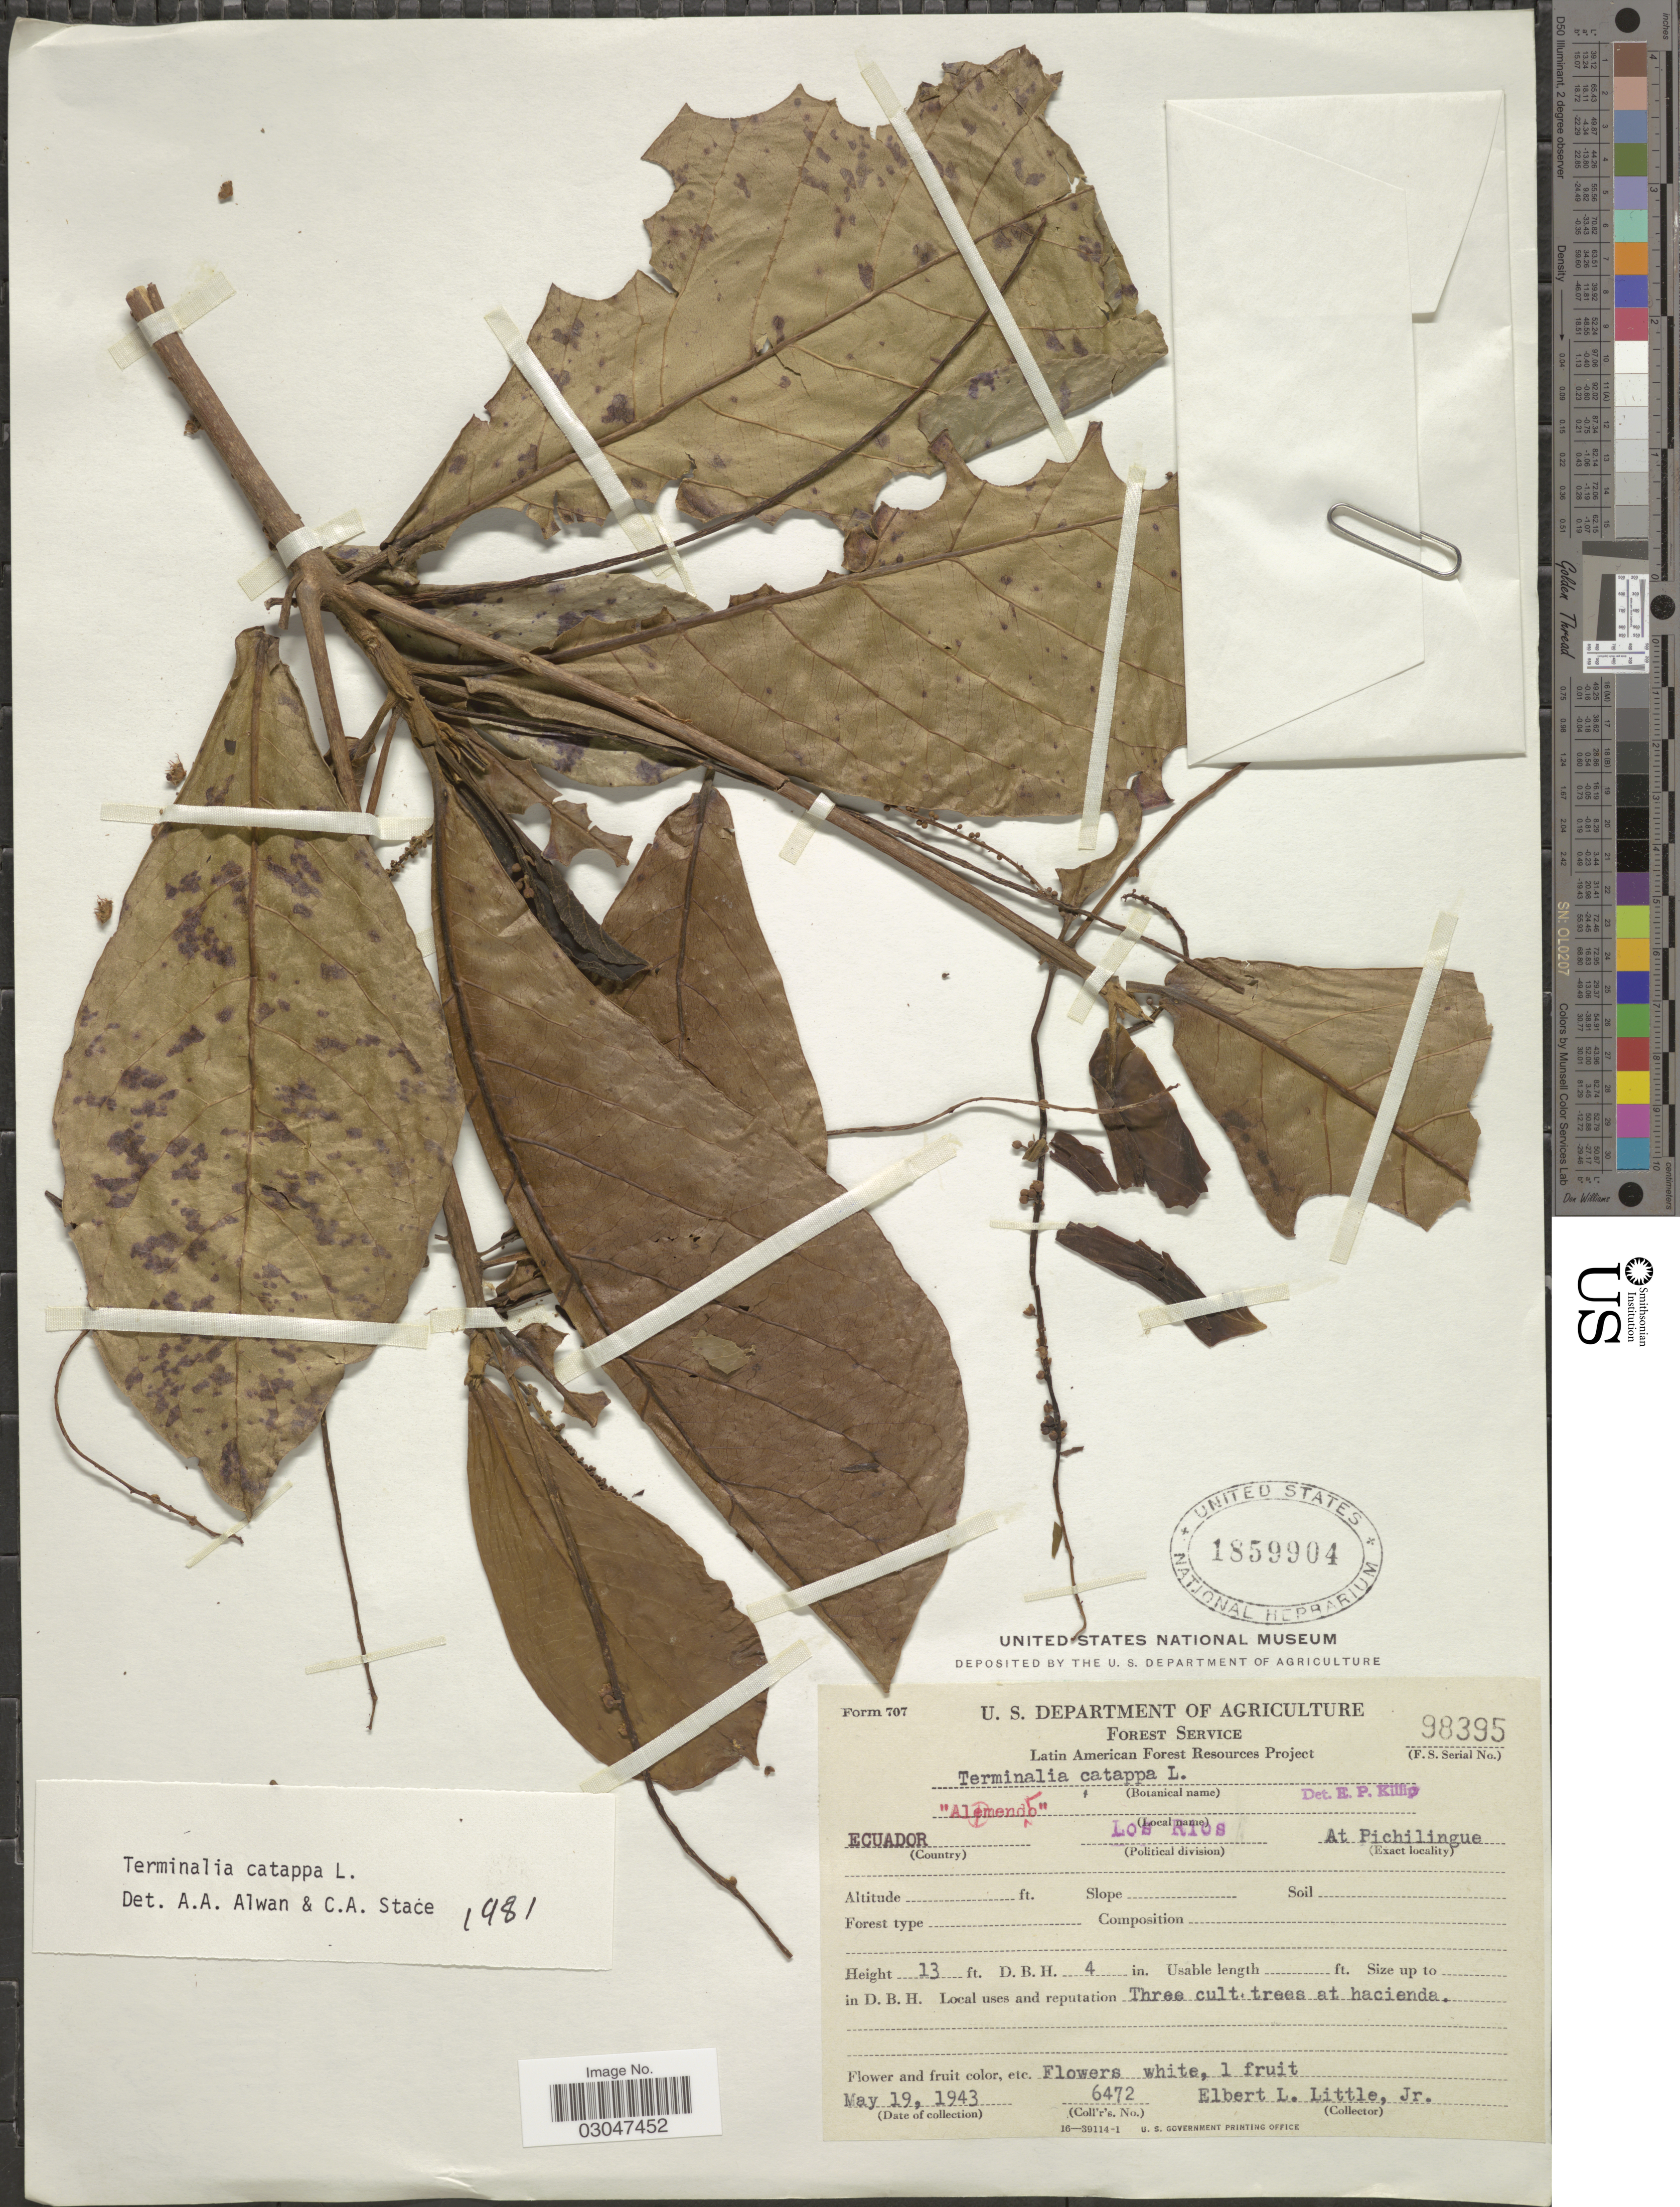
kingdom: Plantae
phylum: Tracheophyta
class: Magnoliopsida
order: Myrtales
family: Combretaceae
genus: Terminalia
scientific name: Terminalia catappa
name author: L.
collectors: E. L. Little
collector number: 6472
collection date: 1943-05-19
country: Ecuador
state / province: Los Ríos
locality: At Pichilingue.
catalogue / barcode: US 1859904